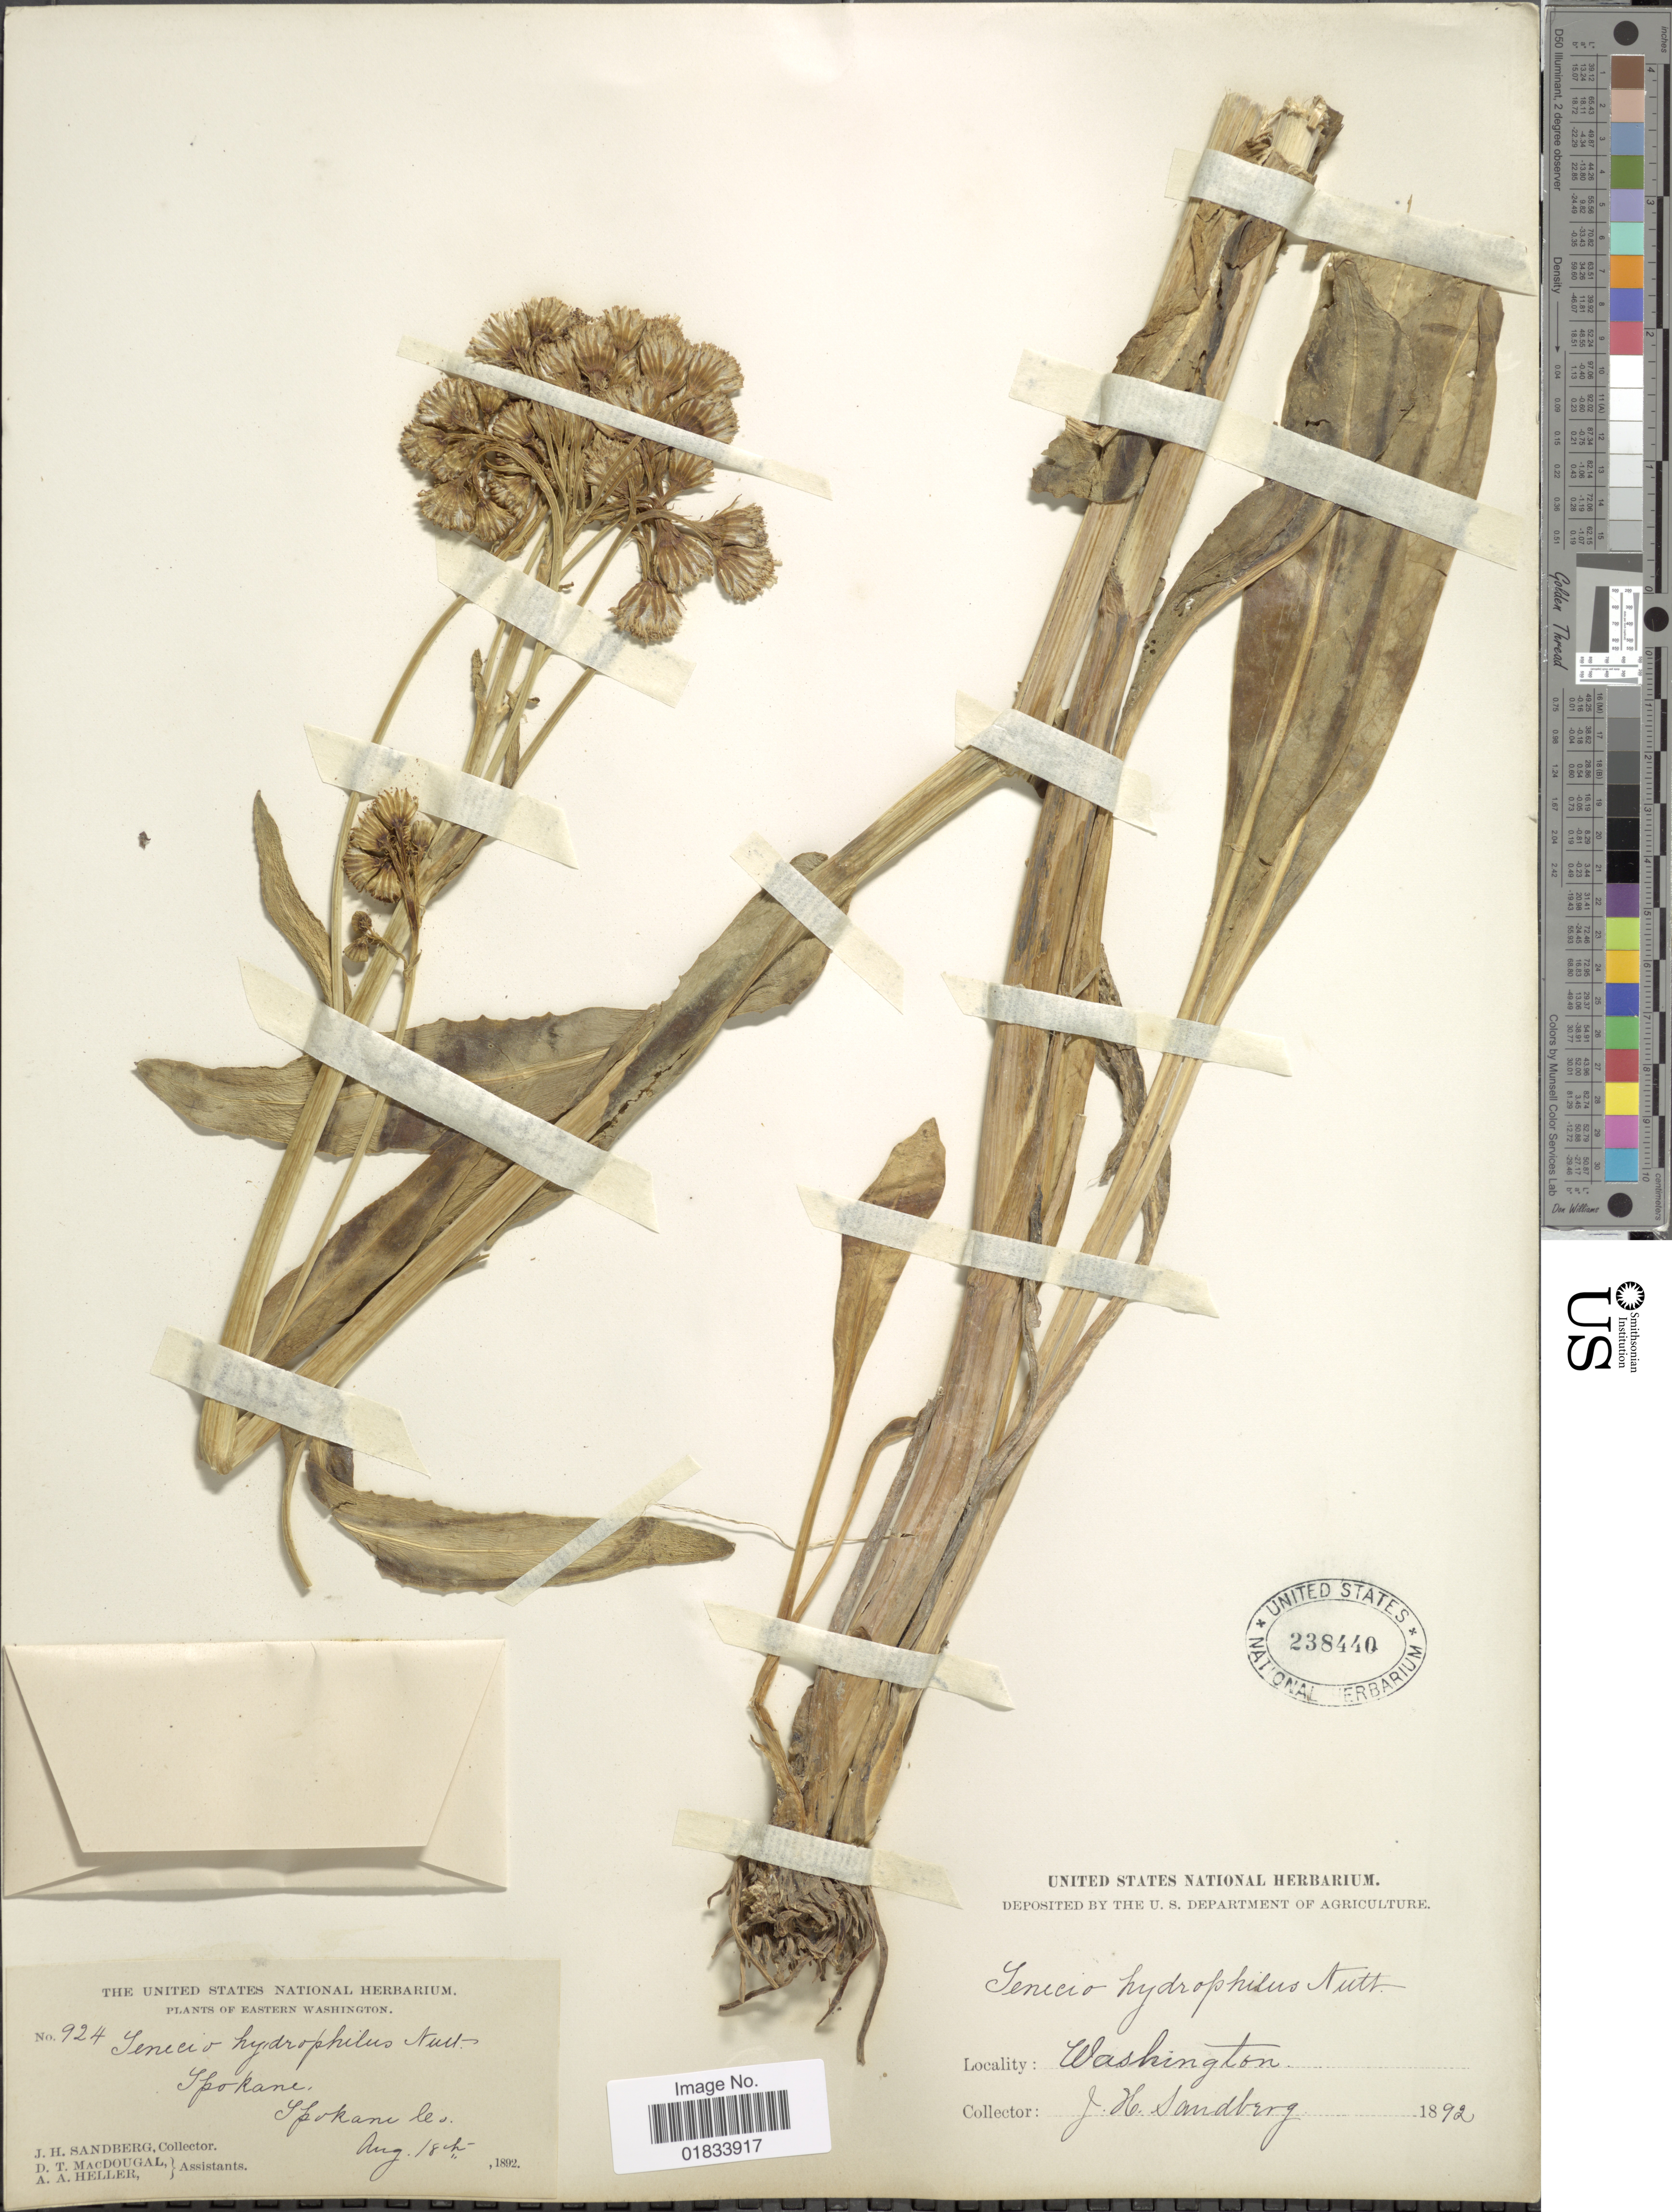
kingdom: Plantae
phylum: Tracheophyta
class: Magnoliopsida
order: Asterales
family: Asteraceae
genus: Senecio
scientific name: Senecio hydrophilus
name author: Nutt.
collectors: J. H. Sandberg, D. T. MacDougal & A. A. Heller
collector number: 924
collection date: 1892-08-18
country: United States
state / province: Washington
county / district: Spokane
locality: Eastern Washington, Spokane, Spokane Co.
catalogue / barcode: US 238440